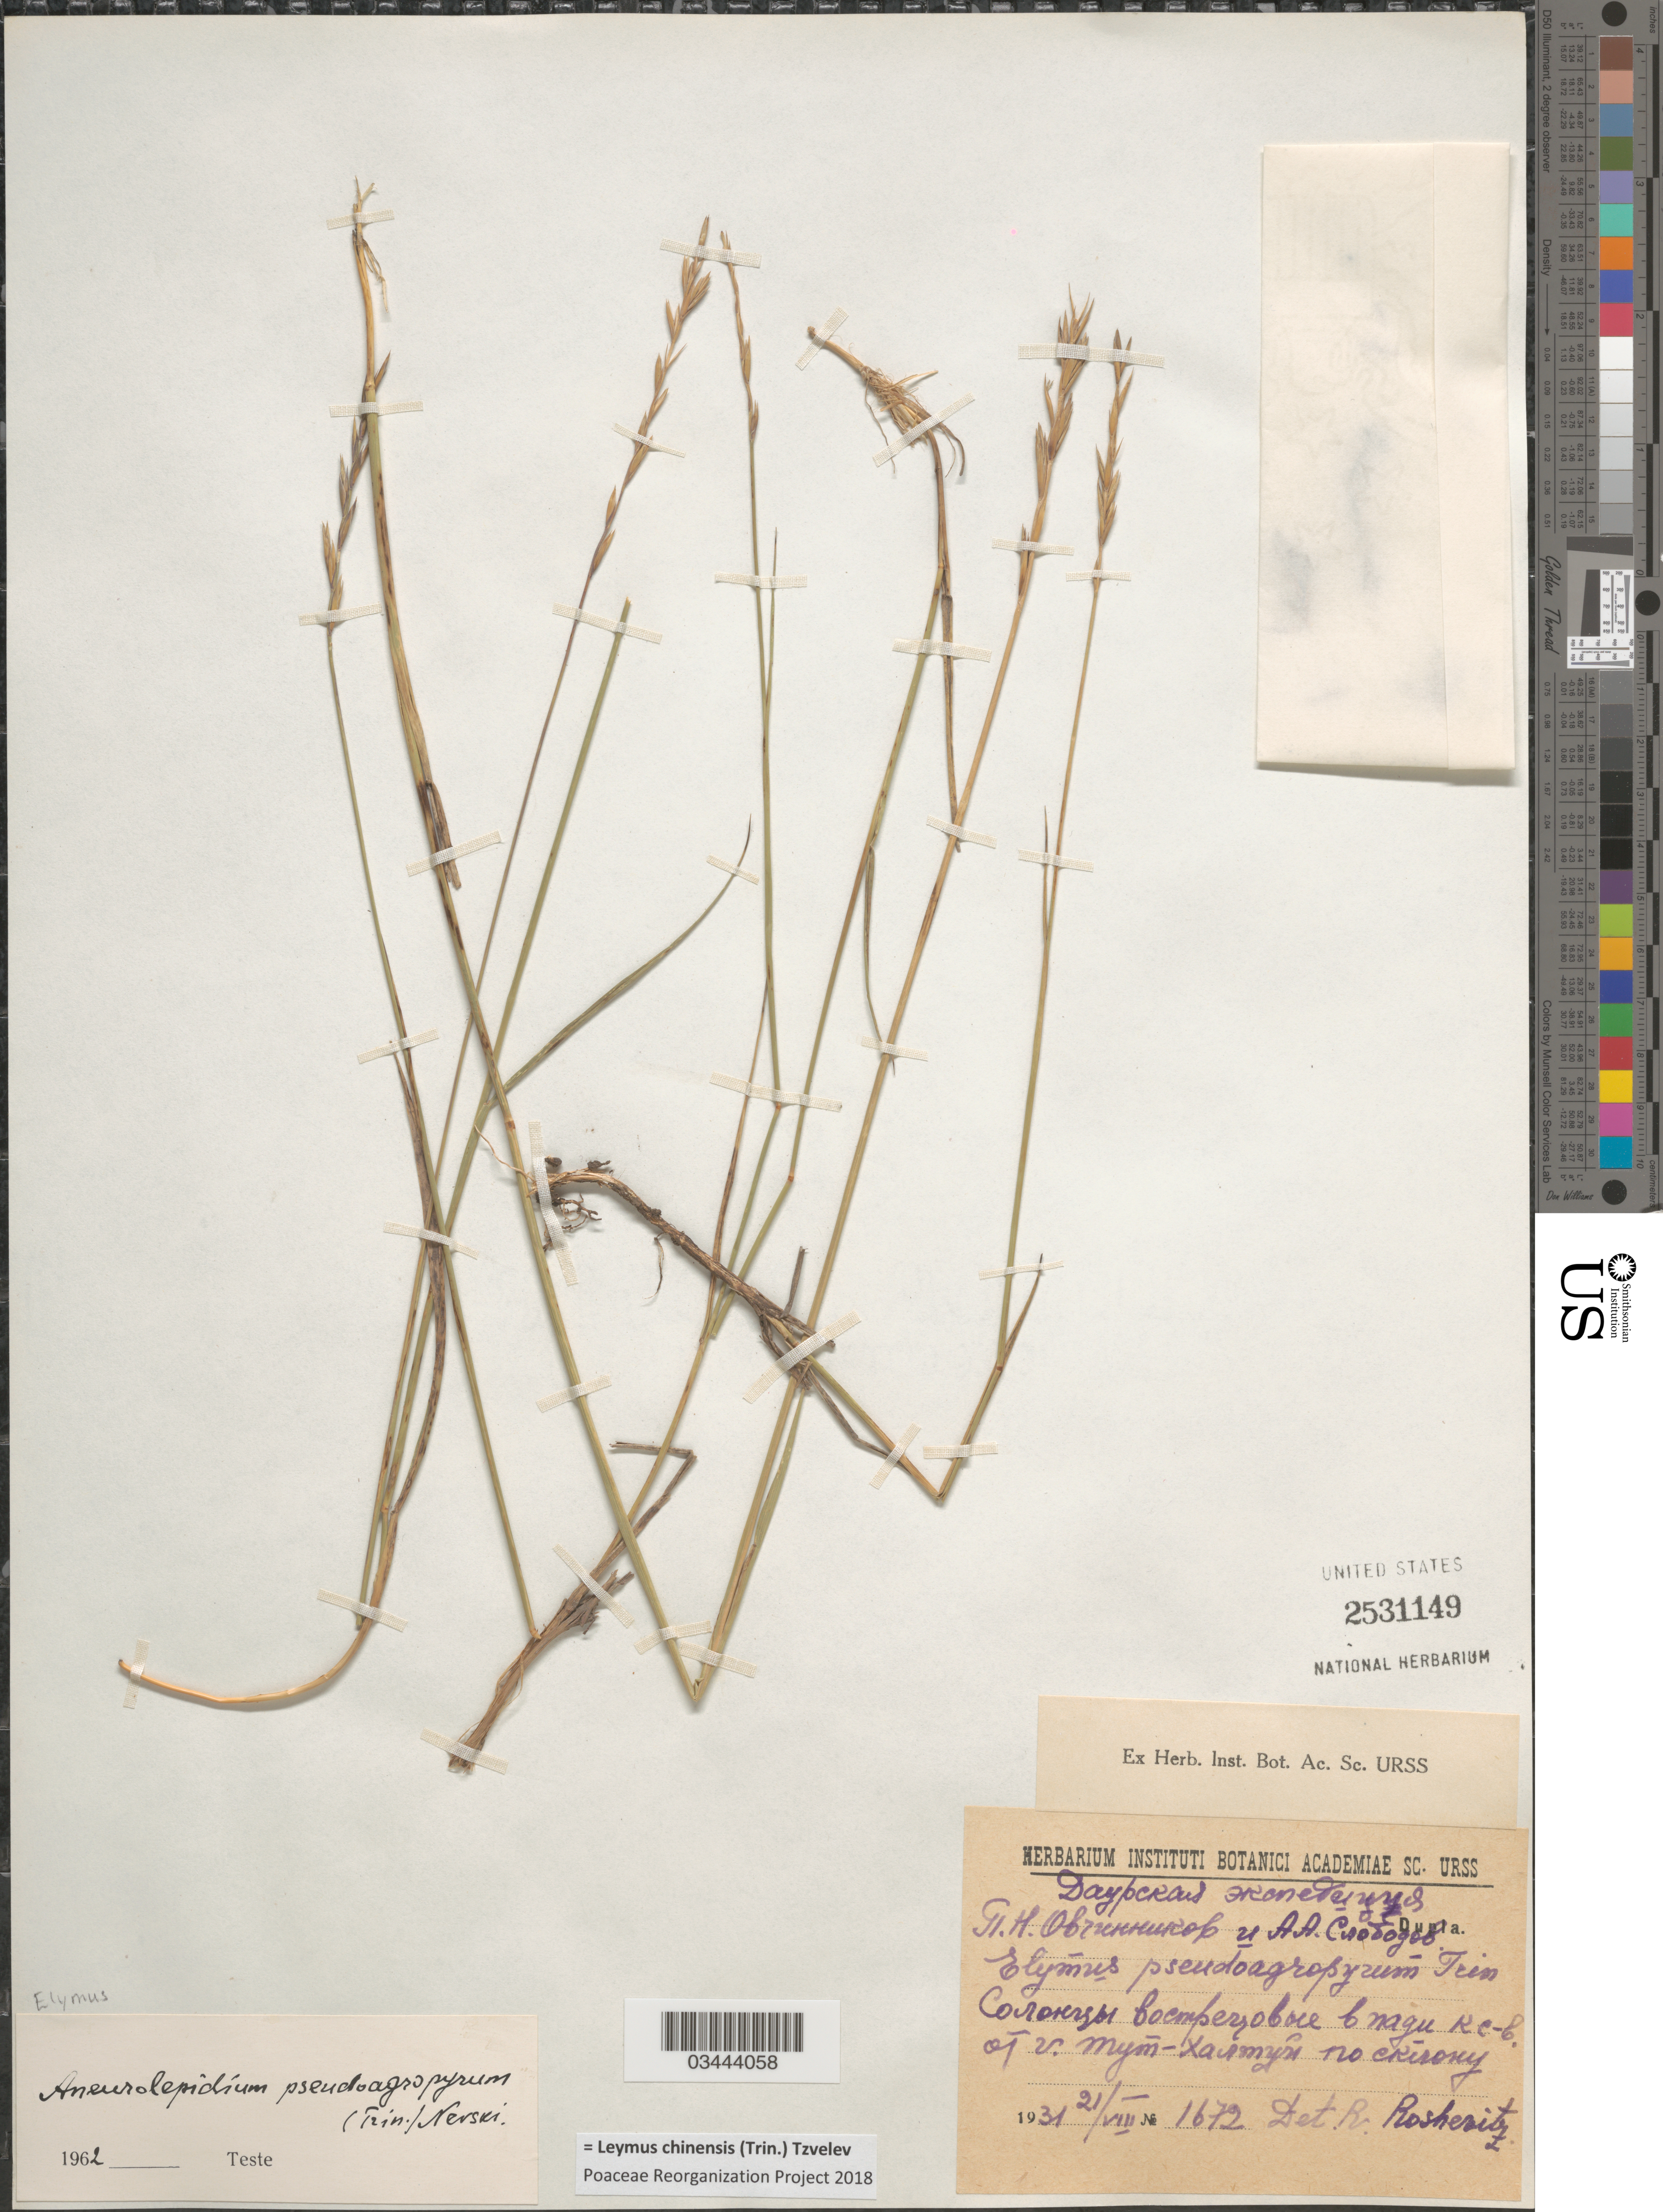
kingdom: Plantae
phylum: Tracheophyta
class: Liliopsida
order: Poales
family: Poaceae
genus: Leymus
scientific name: Leymus chinensis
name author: (Trin.) Tzvelev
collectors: P. Ovchinnikov & A.A. Slobodov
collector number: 1672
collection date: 1931-08-21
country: Russian Federation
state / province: Zabaykalsky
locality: NE of Tut-Khaltuy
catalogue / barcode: US 2531149